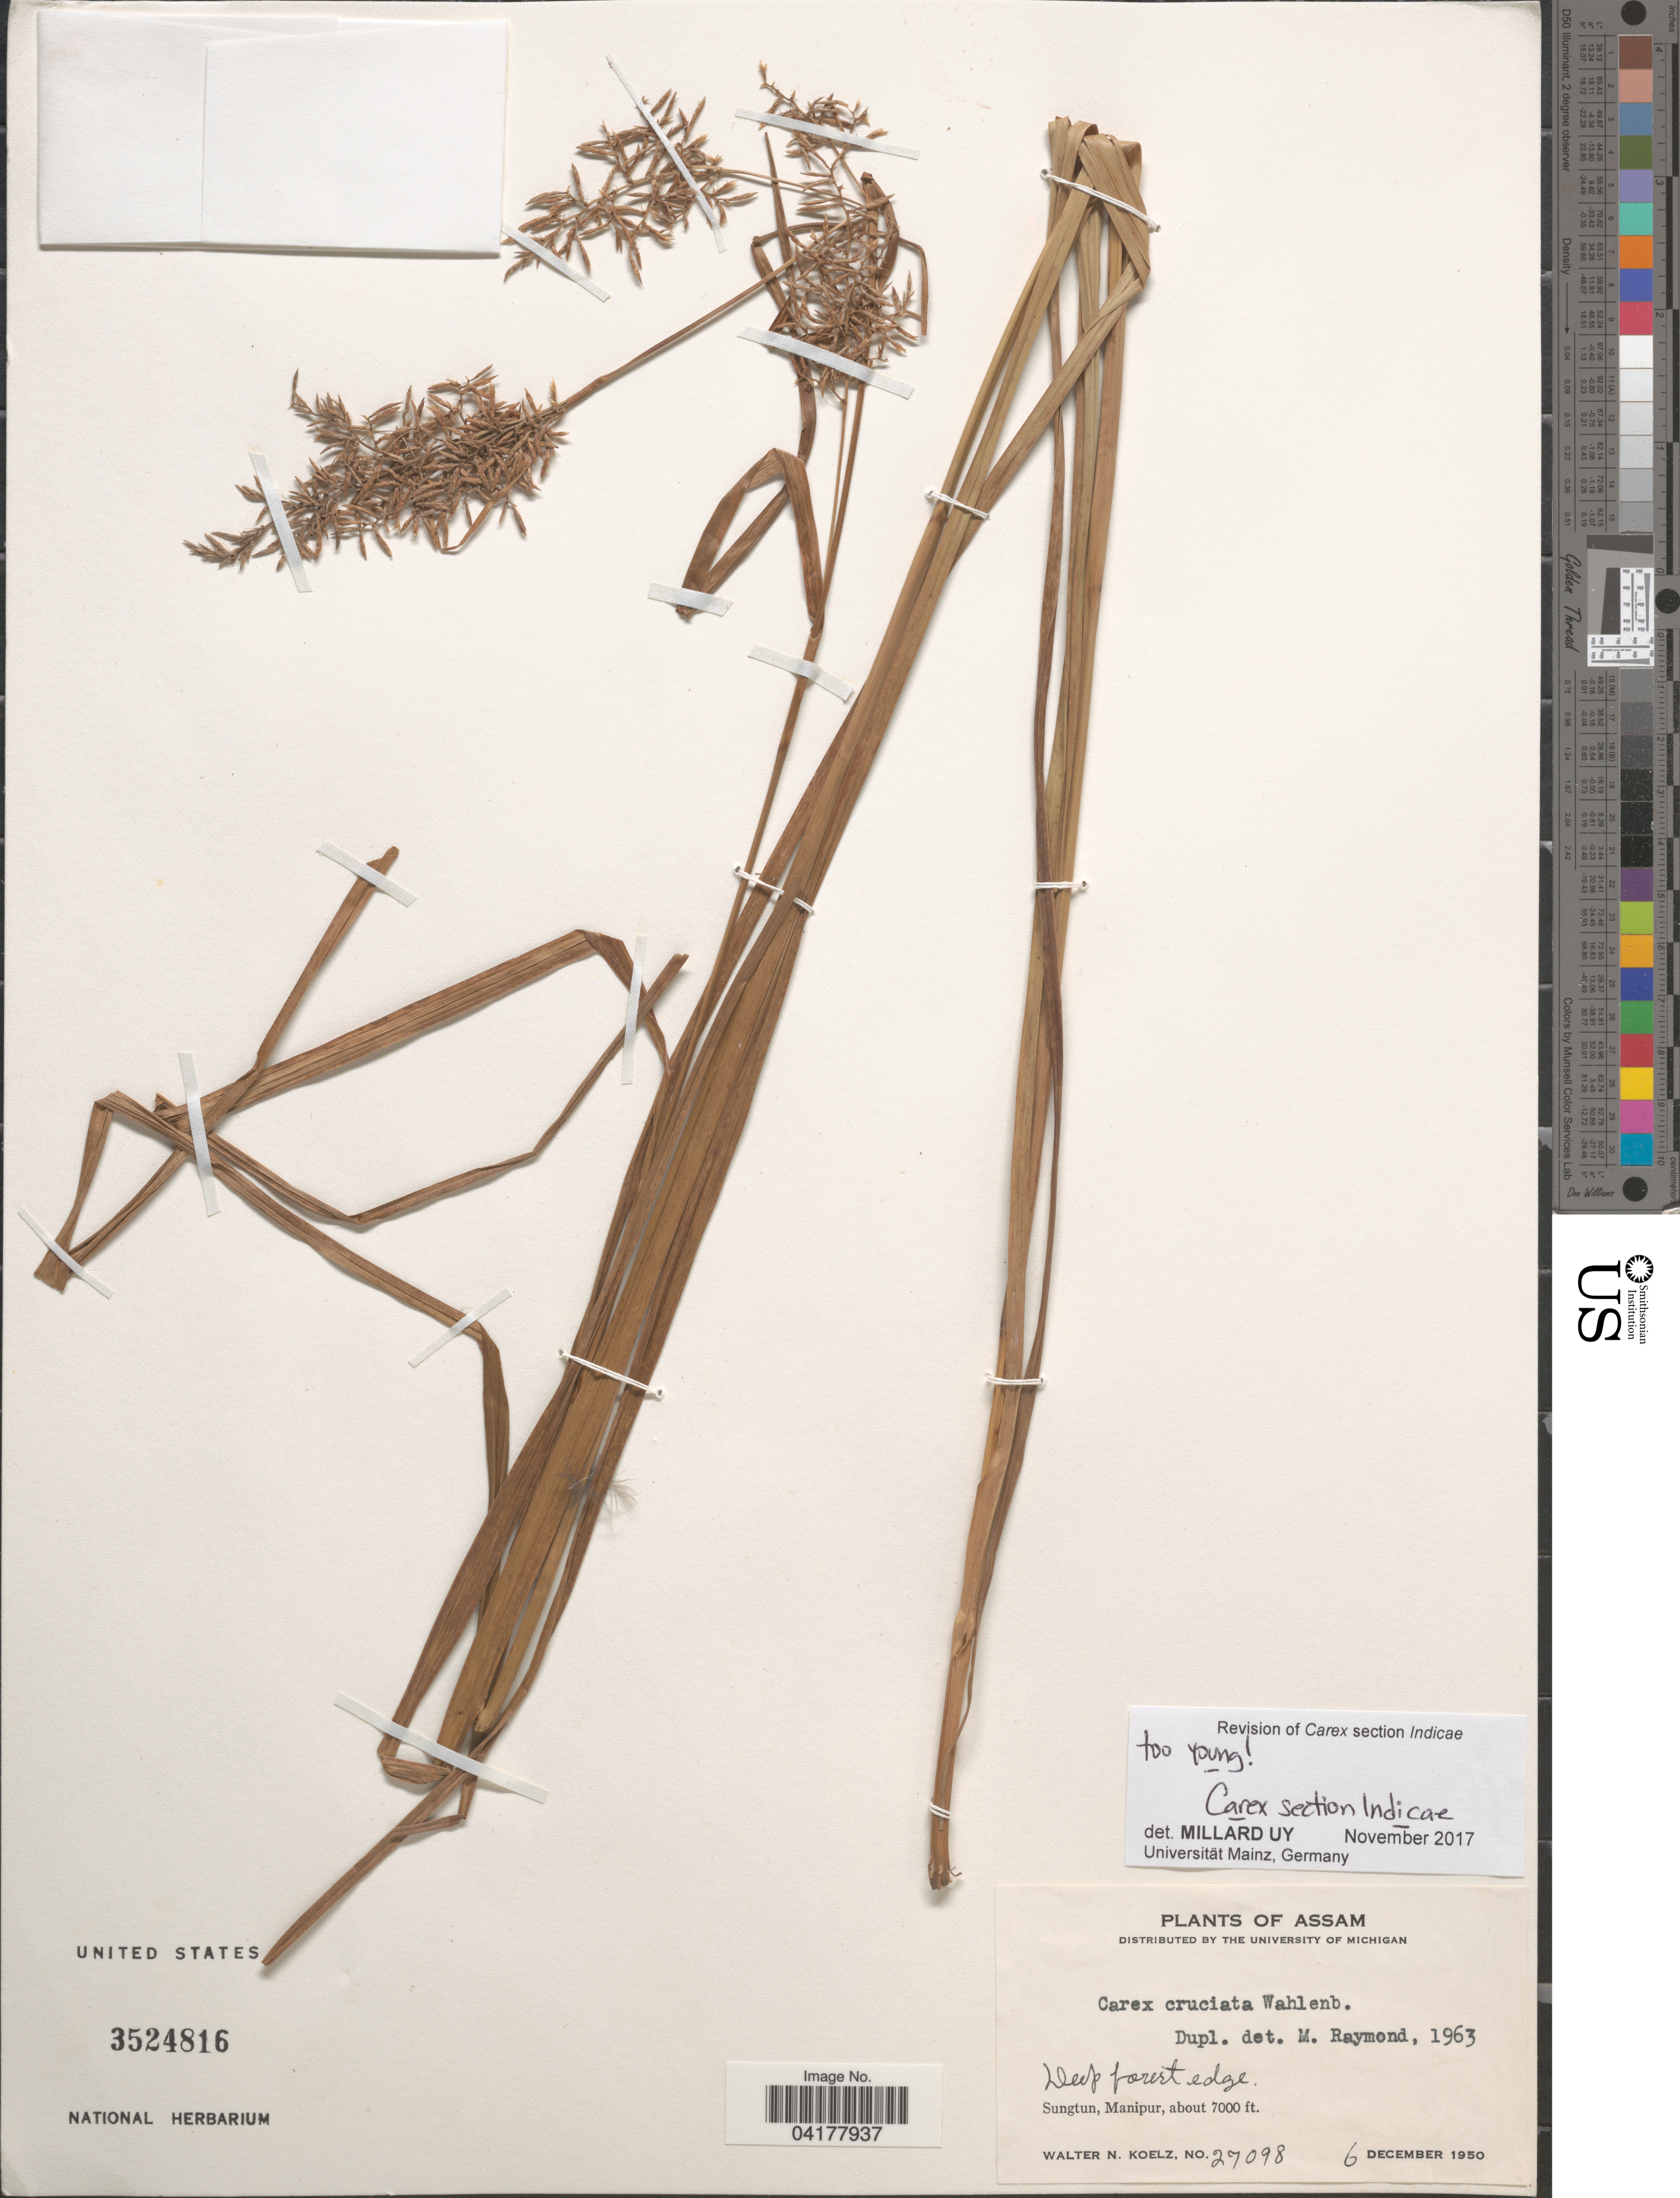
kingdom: Plantae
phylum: Tracheophyta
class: Liliopsida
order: Poales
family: Cyperaceae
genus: Carex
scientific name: Carex cruciata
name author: Wahlenb.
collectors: W. N. Koelz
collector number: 27098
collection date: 1950-12-06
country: India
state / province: Assam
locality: Sungtung, Manipur.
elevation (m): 2134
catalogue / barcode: US 3524816